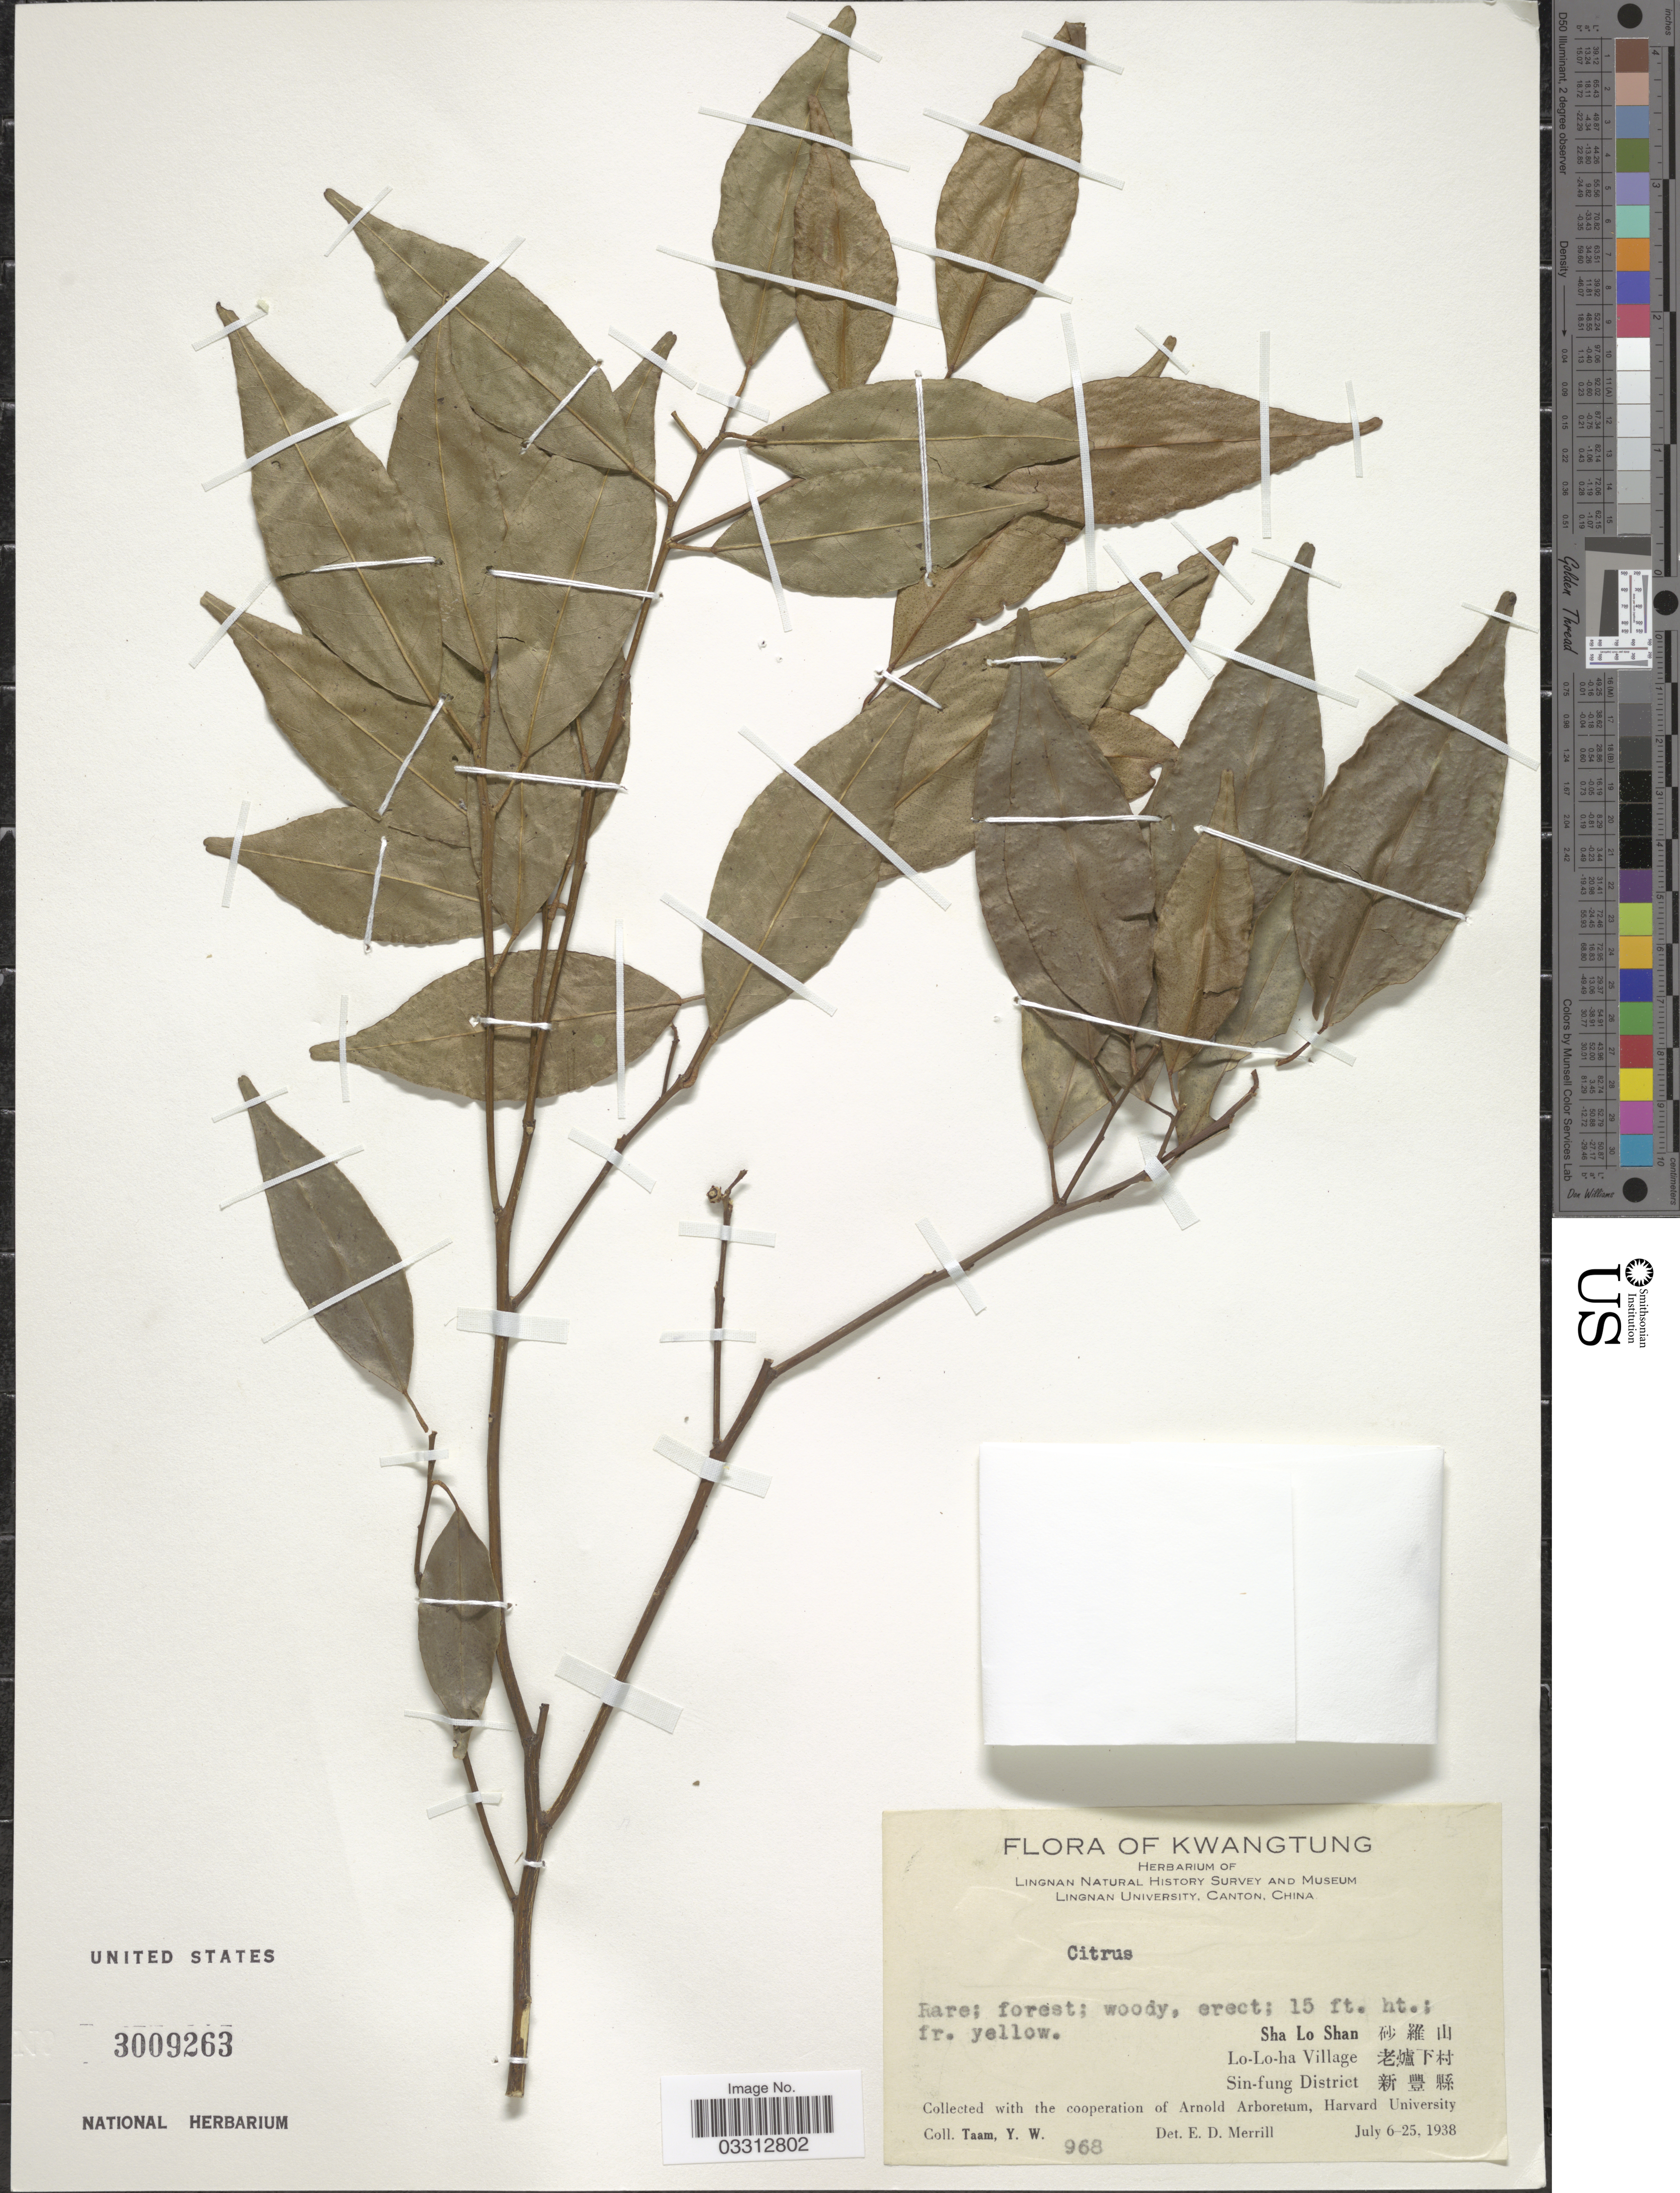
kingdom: Plantae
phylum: Tracheophyta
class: Magnoliopsida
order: Sapindales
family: Rutaceae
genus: Citrus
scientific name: Citrus sp.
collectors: Y. W. Taam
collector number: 968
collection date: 1938-07-06/1938-07-25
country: China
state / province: Guangdong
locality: Kwangtung, Sha Lo Shan X, Lo-Lo-ha Village X, Sin-fung District X.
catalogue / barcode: US 3009263